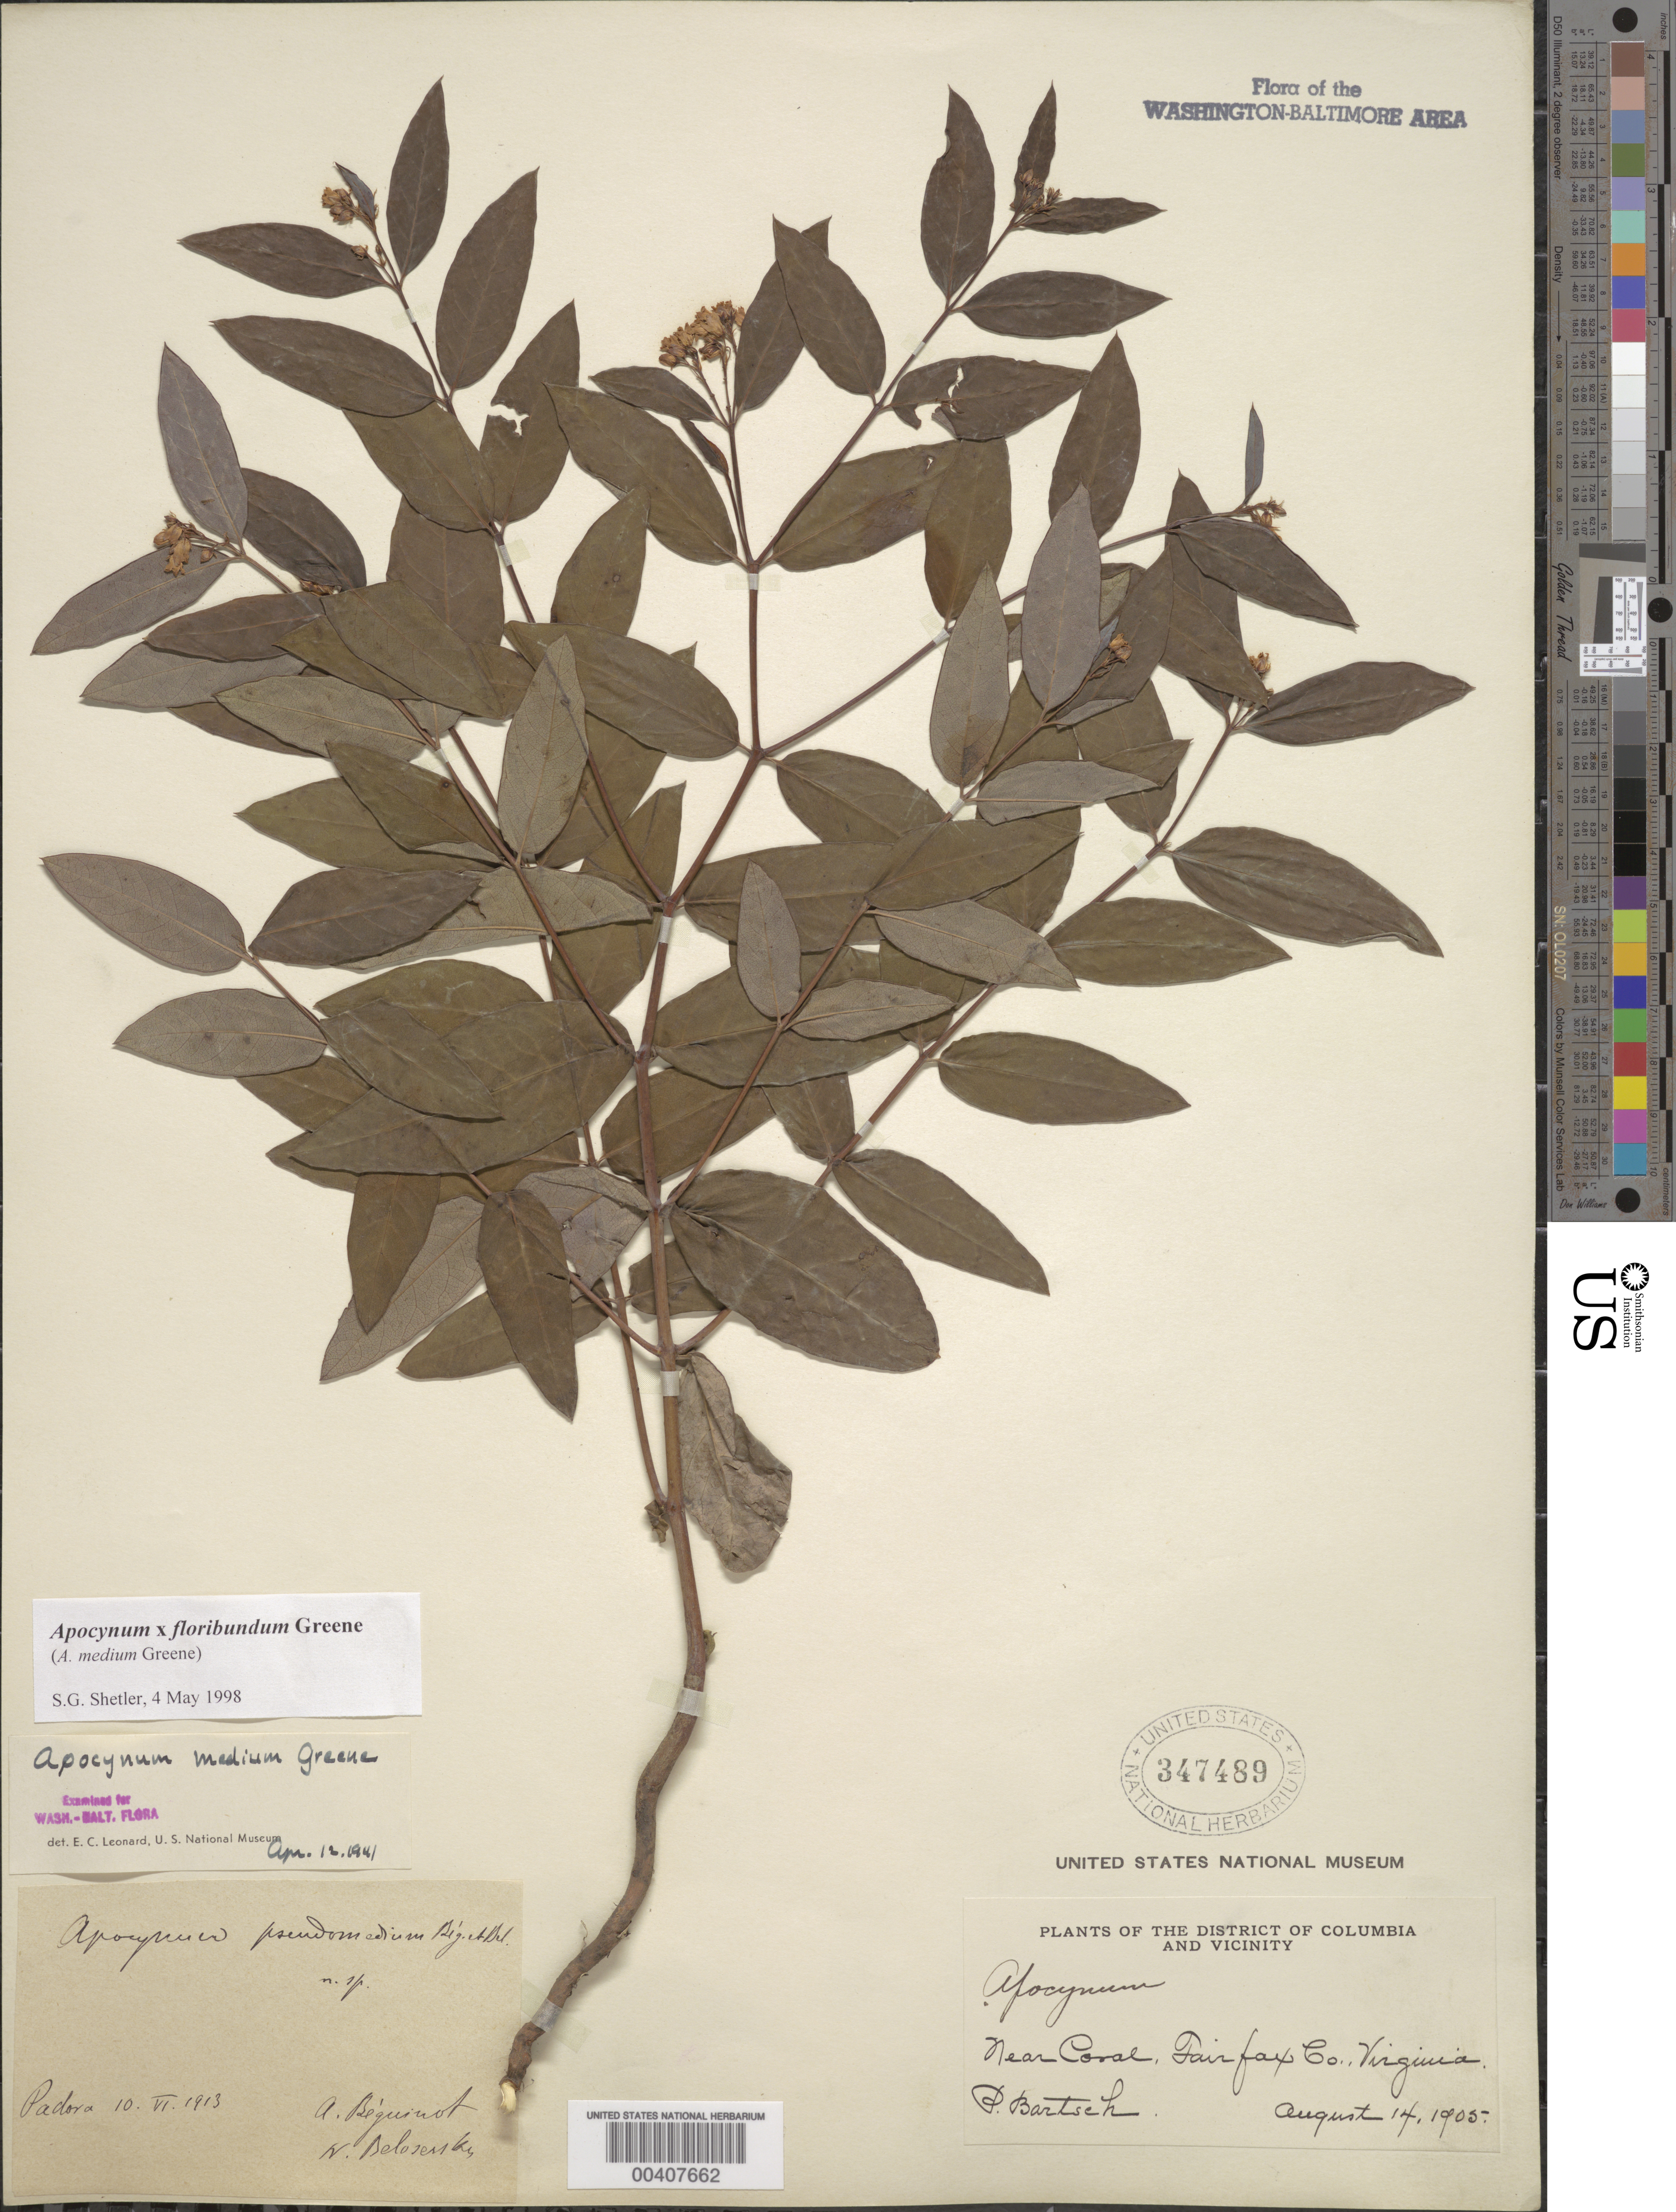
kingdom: Plantae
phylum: Tracheophyta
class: Magnoliopsida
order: Gentianales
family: Apocynaceae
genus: Apocynum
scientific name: Apocynum x floribundum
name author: Greene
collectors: P. Bartsch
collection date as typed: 14 Aug 1905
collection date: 1905-08-14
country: United States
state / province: Virginia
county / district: Fairfax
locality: Near Coral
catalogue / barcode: US 347489